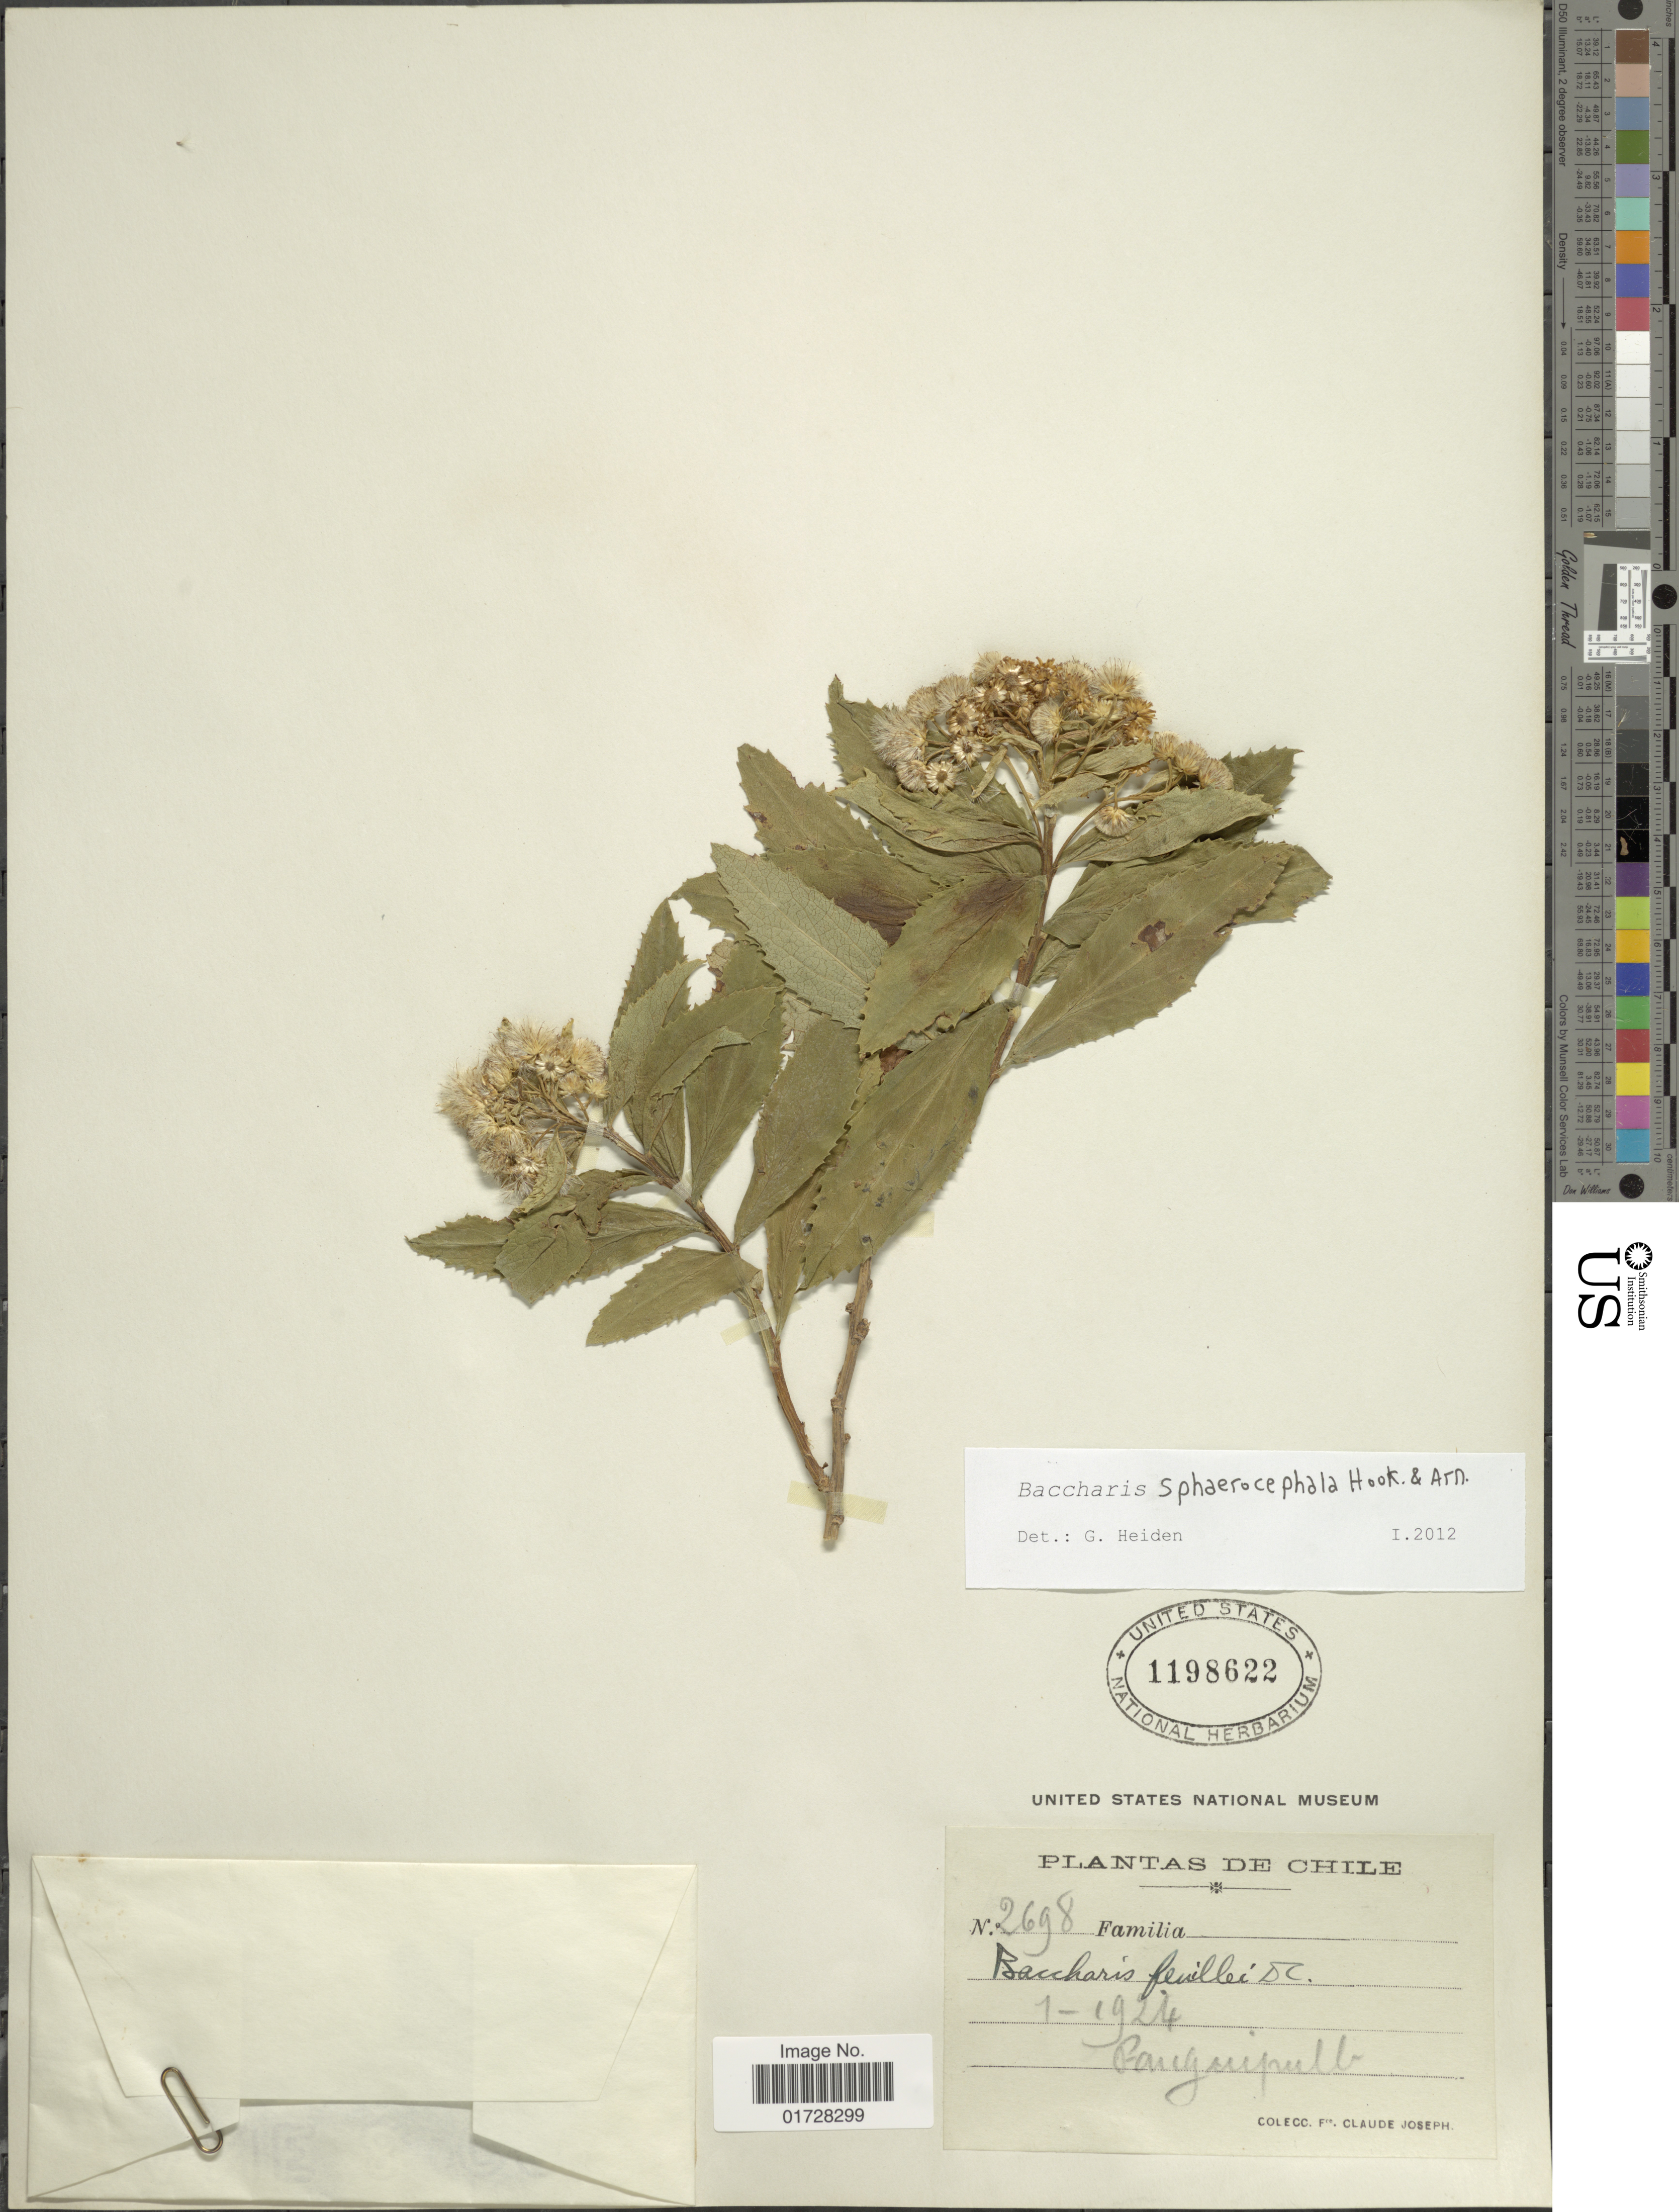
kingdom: Plantae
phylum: Tracheophyta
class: Magnoliopsida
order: Asterales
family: Asteraceae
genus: Baccharis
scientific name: Baccharis sphaerocephala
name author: Hook. & Arn.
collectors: Bro. Claude-Joseph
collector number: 2698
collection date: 1924-01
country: Chile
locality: Panguipullo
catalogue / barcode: US 1198622